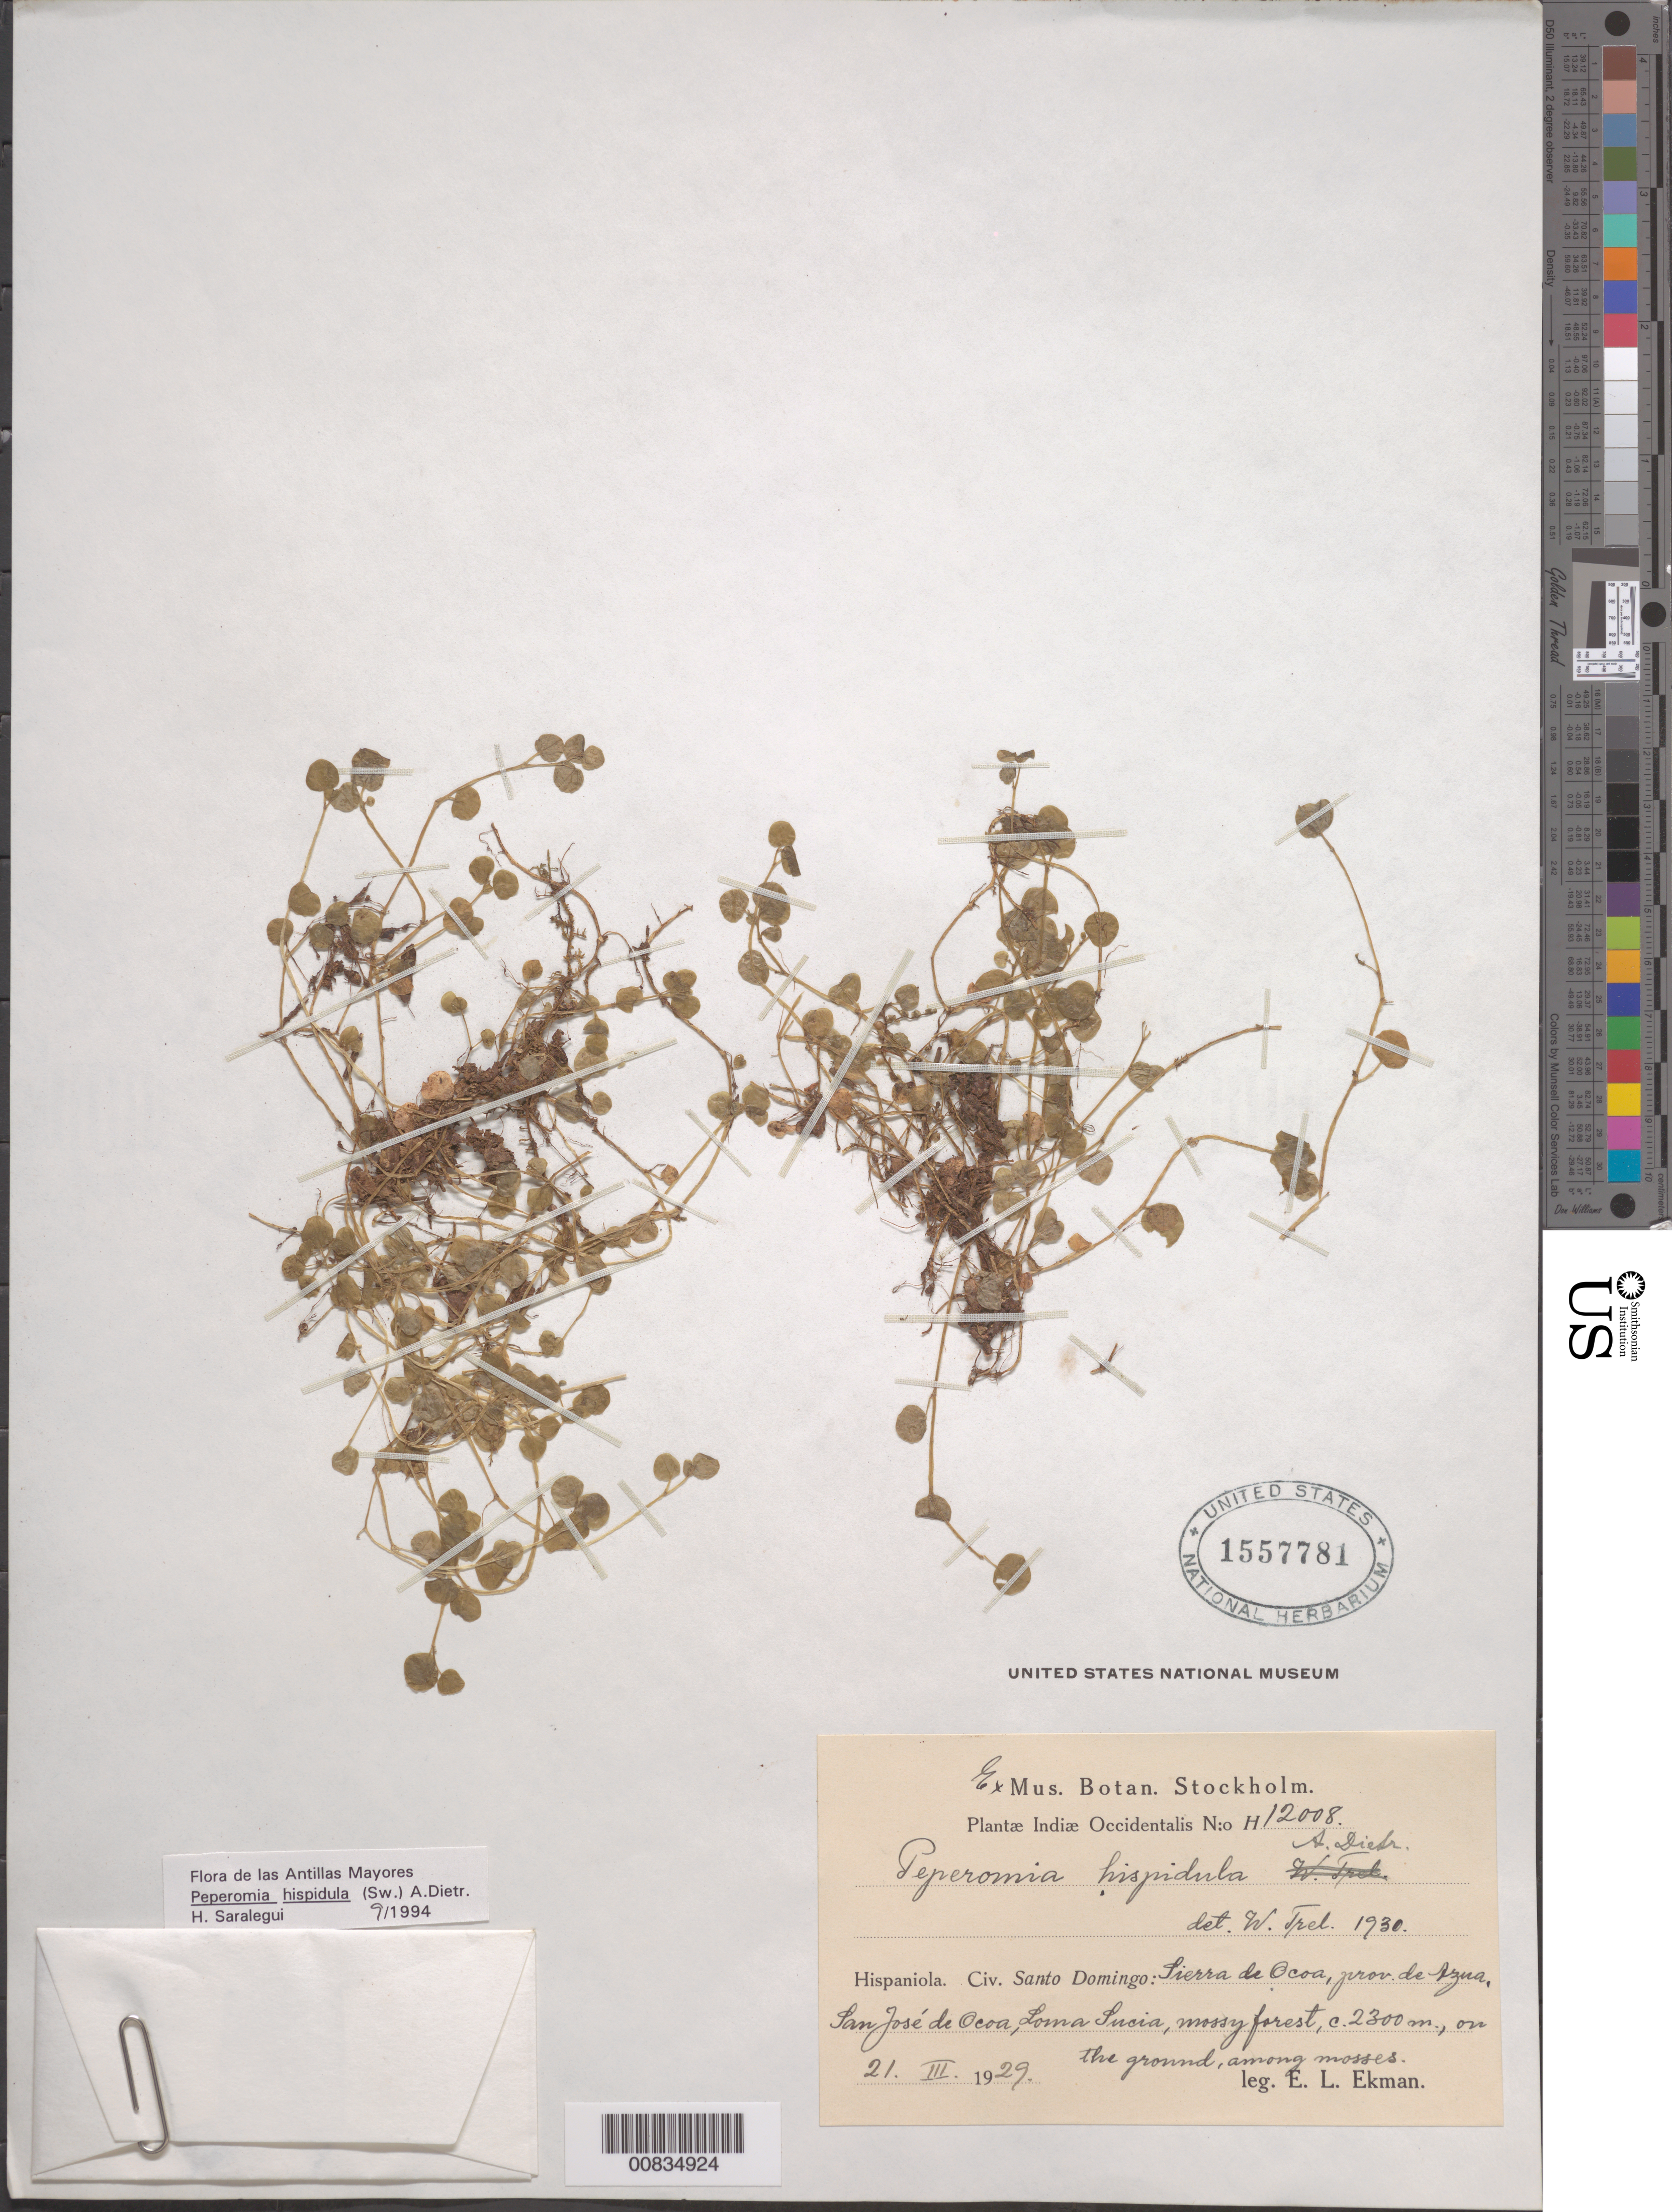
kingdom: Plantae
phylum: Tracheophyta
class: Magnoliopsida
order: Piperales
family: Piperaceae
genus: Peperomia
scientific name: Peperomia hispidula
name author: (Sw.) A. Dietr.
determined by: Saralegui Boza, H., (HAJB), Jardin Botanico Nacional (Habana)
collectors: E. L. Ekman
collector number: H 12008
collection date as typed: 21 Mar 1929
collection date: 1929-03-21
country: Dominican Republic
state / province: Azua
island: Hispaniola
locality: Sierra de Ocoa, San José de Ocoa, Loma Lucia.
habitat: Mossy forest. On the ground among mosses.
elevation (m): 2300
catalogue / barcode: US 1557781